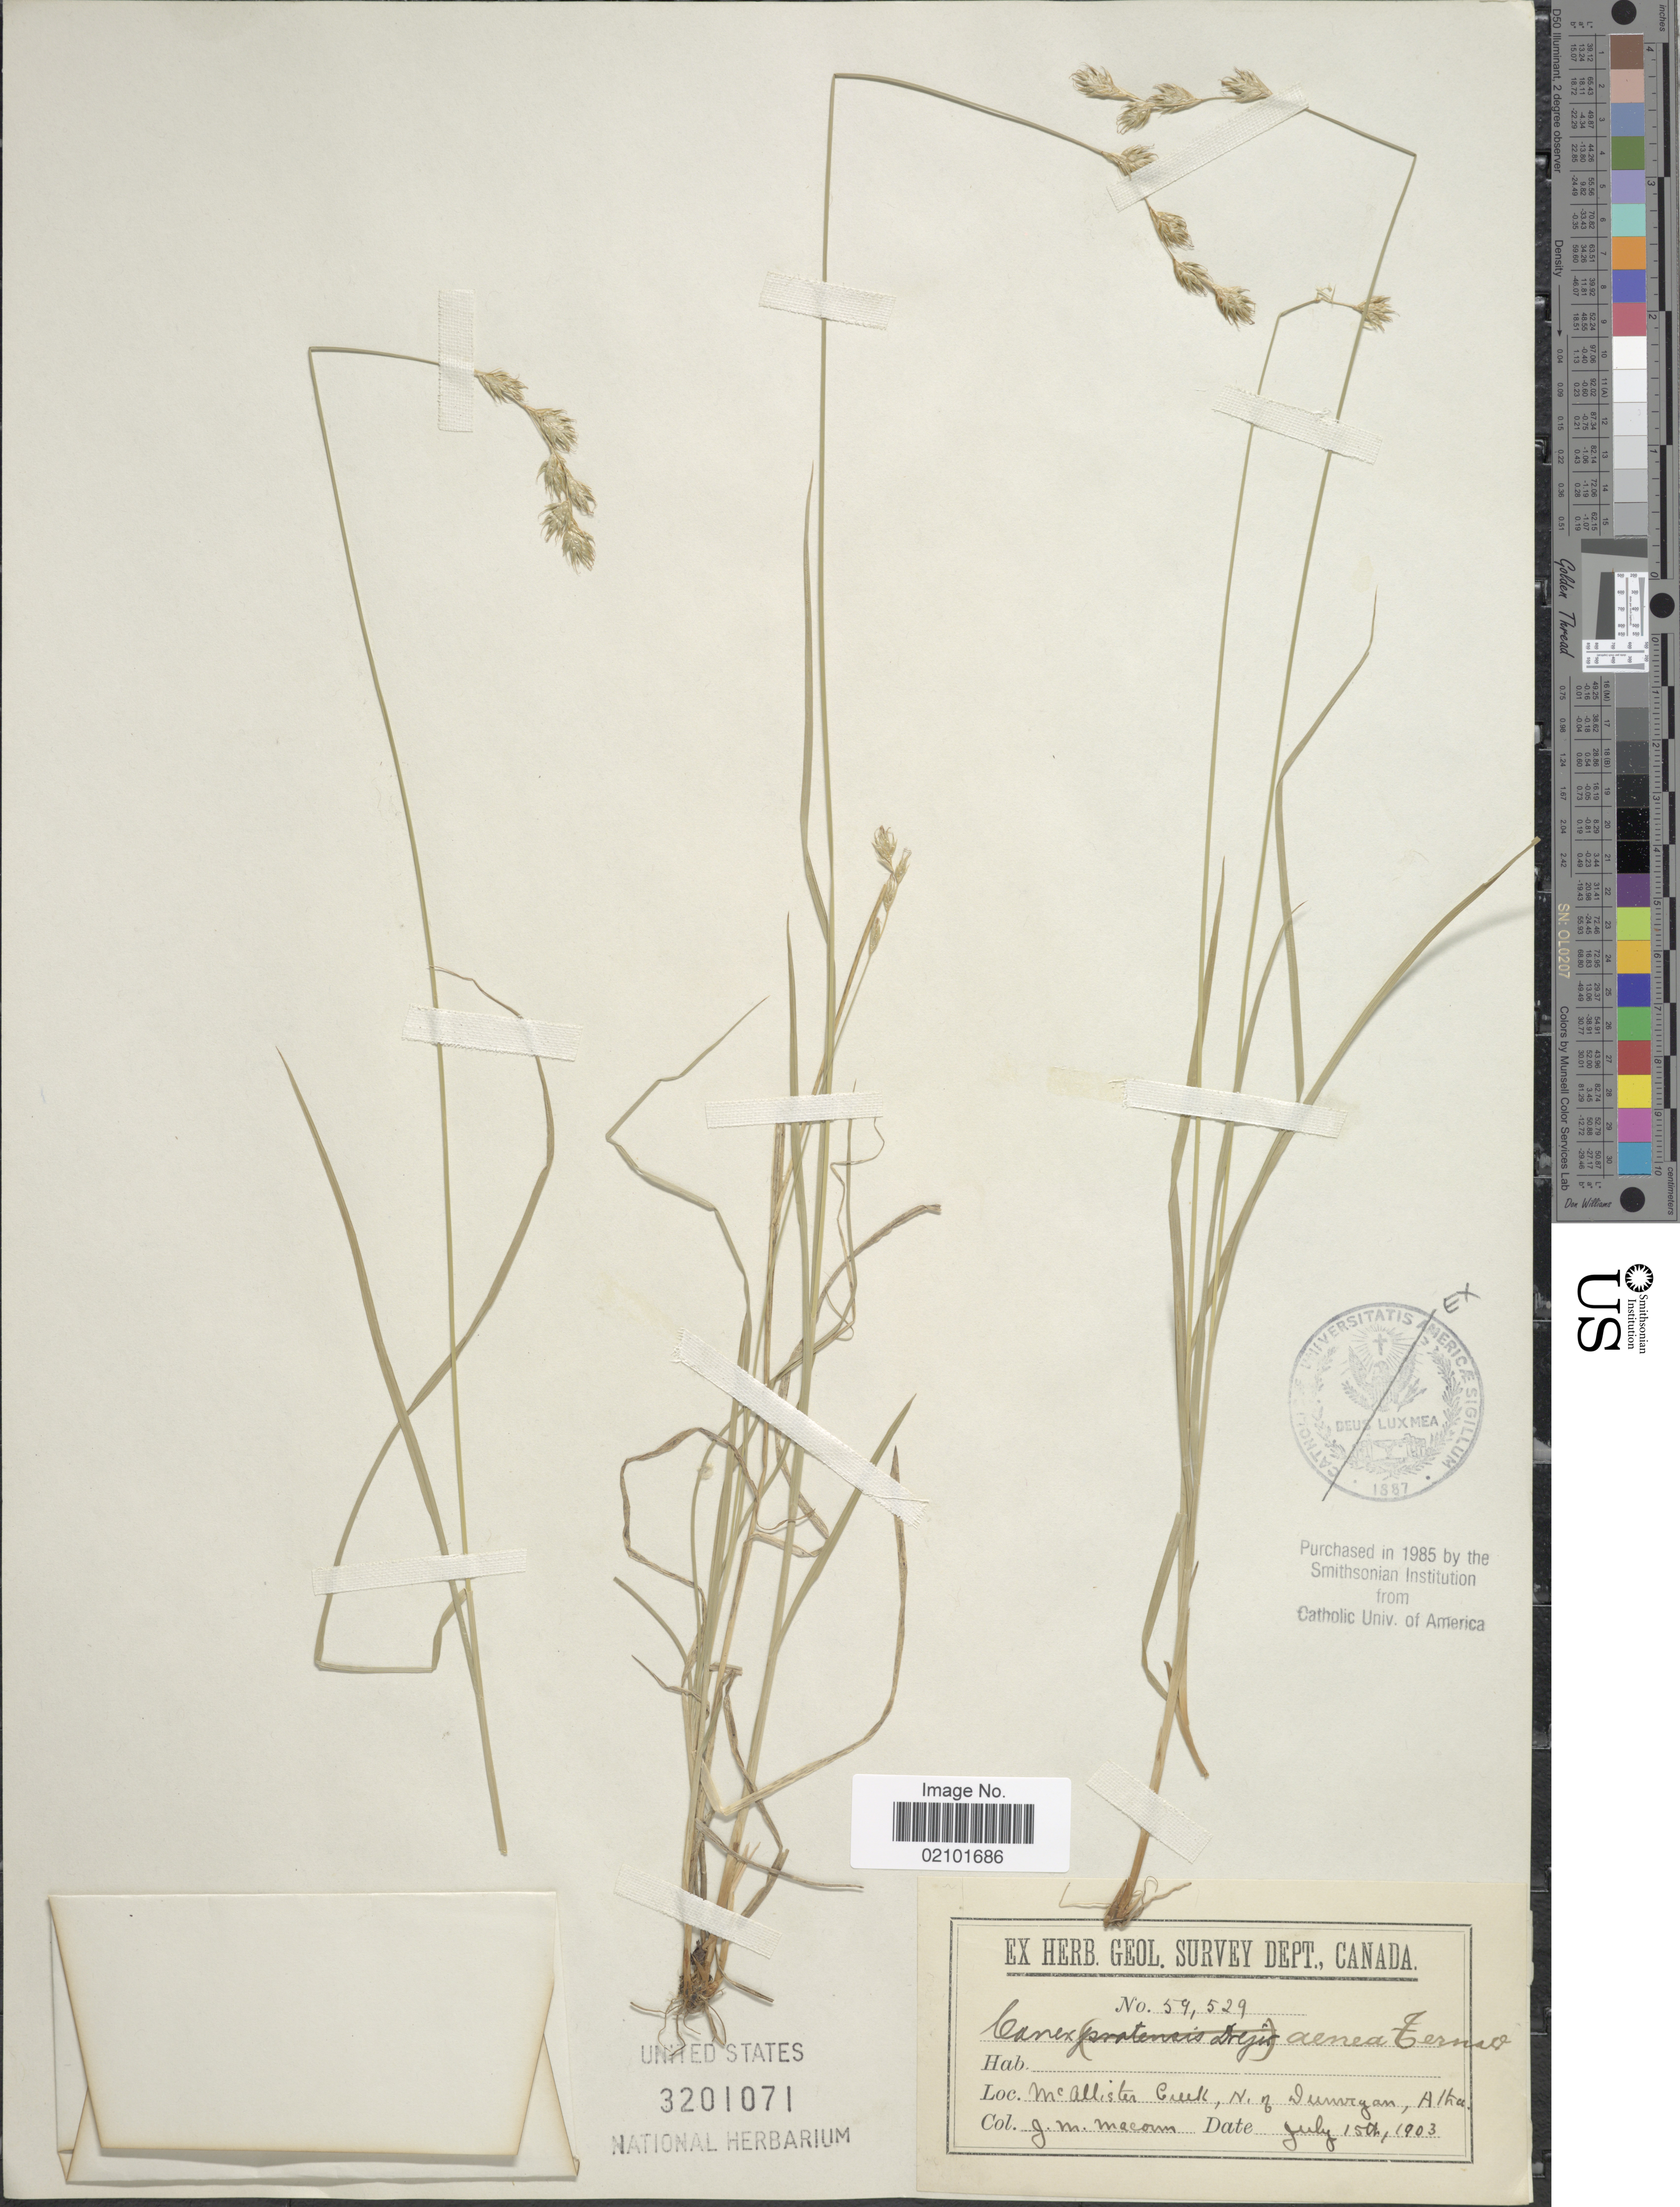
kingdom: Plantae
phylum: Tracheophyta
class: Liliopsida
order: Poales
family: Cyperaceae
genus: Carex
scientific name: Carex foenea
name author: Willd.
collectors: J. M. Macoun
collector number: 59529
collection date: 1903-07-15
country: Canada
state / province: Alberta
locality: McAllister Creek, N. of Dunvegan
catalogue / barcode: US 3201071